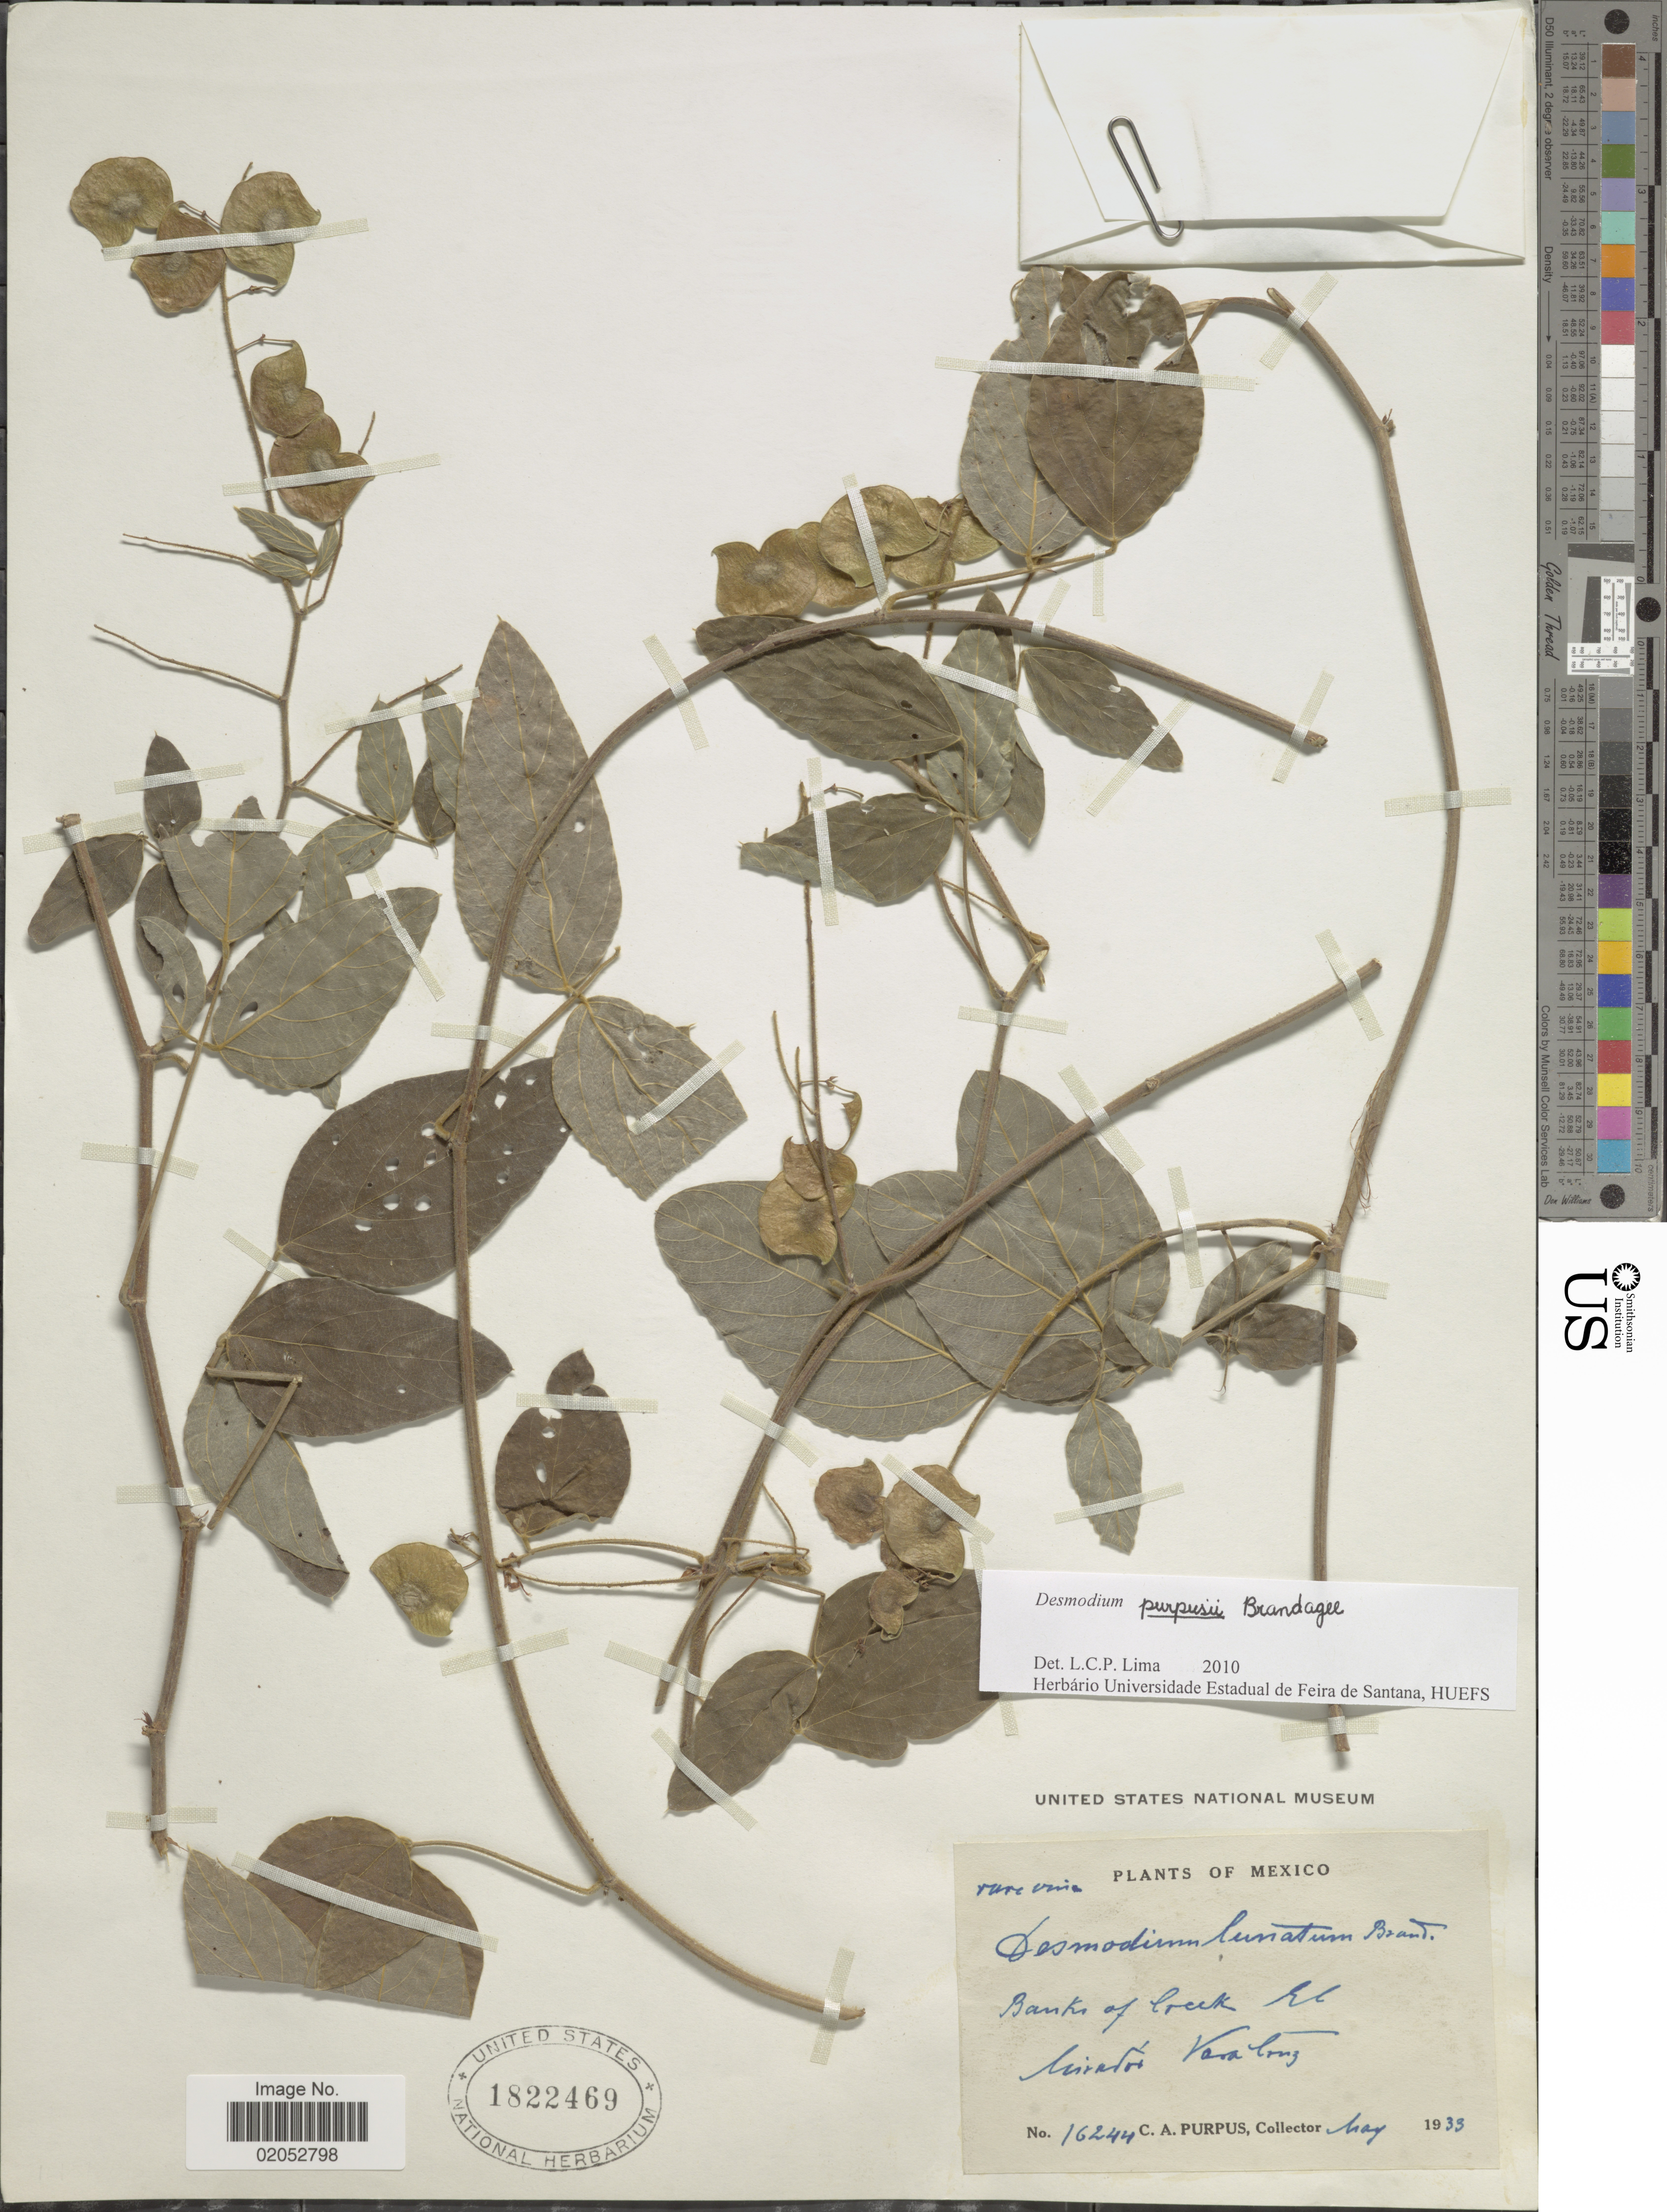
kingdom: Plantae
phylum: Tracheophyta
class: Magnoliopsida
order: Fabales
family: Fabaceae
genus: Desmodium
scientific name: Desmodium purpusii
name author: Brandegee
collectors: C. A. Purpus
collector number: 16244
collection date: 1933-05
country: Mexico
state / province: Veracruz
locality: Banks of creek El Mirador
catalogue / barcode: US 1822469